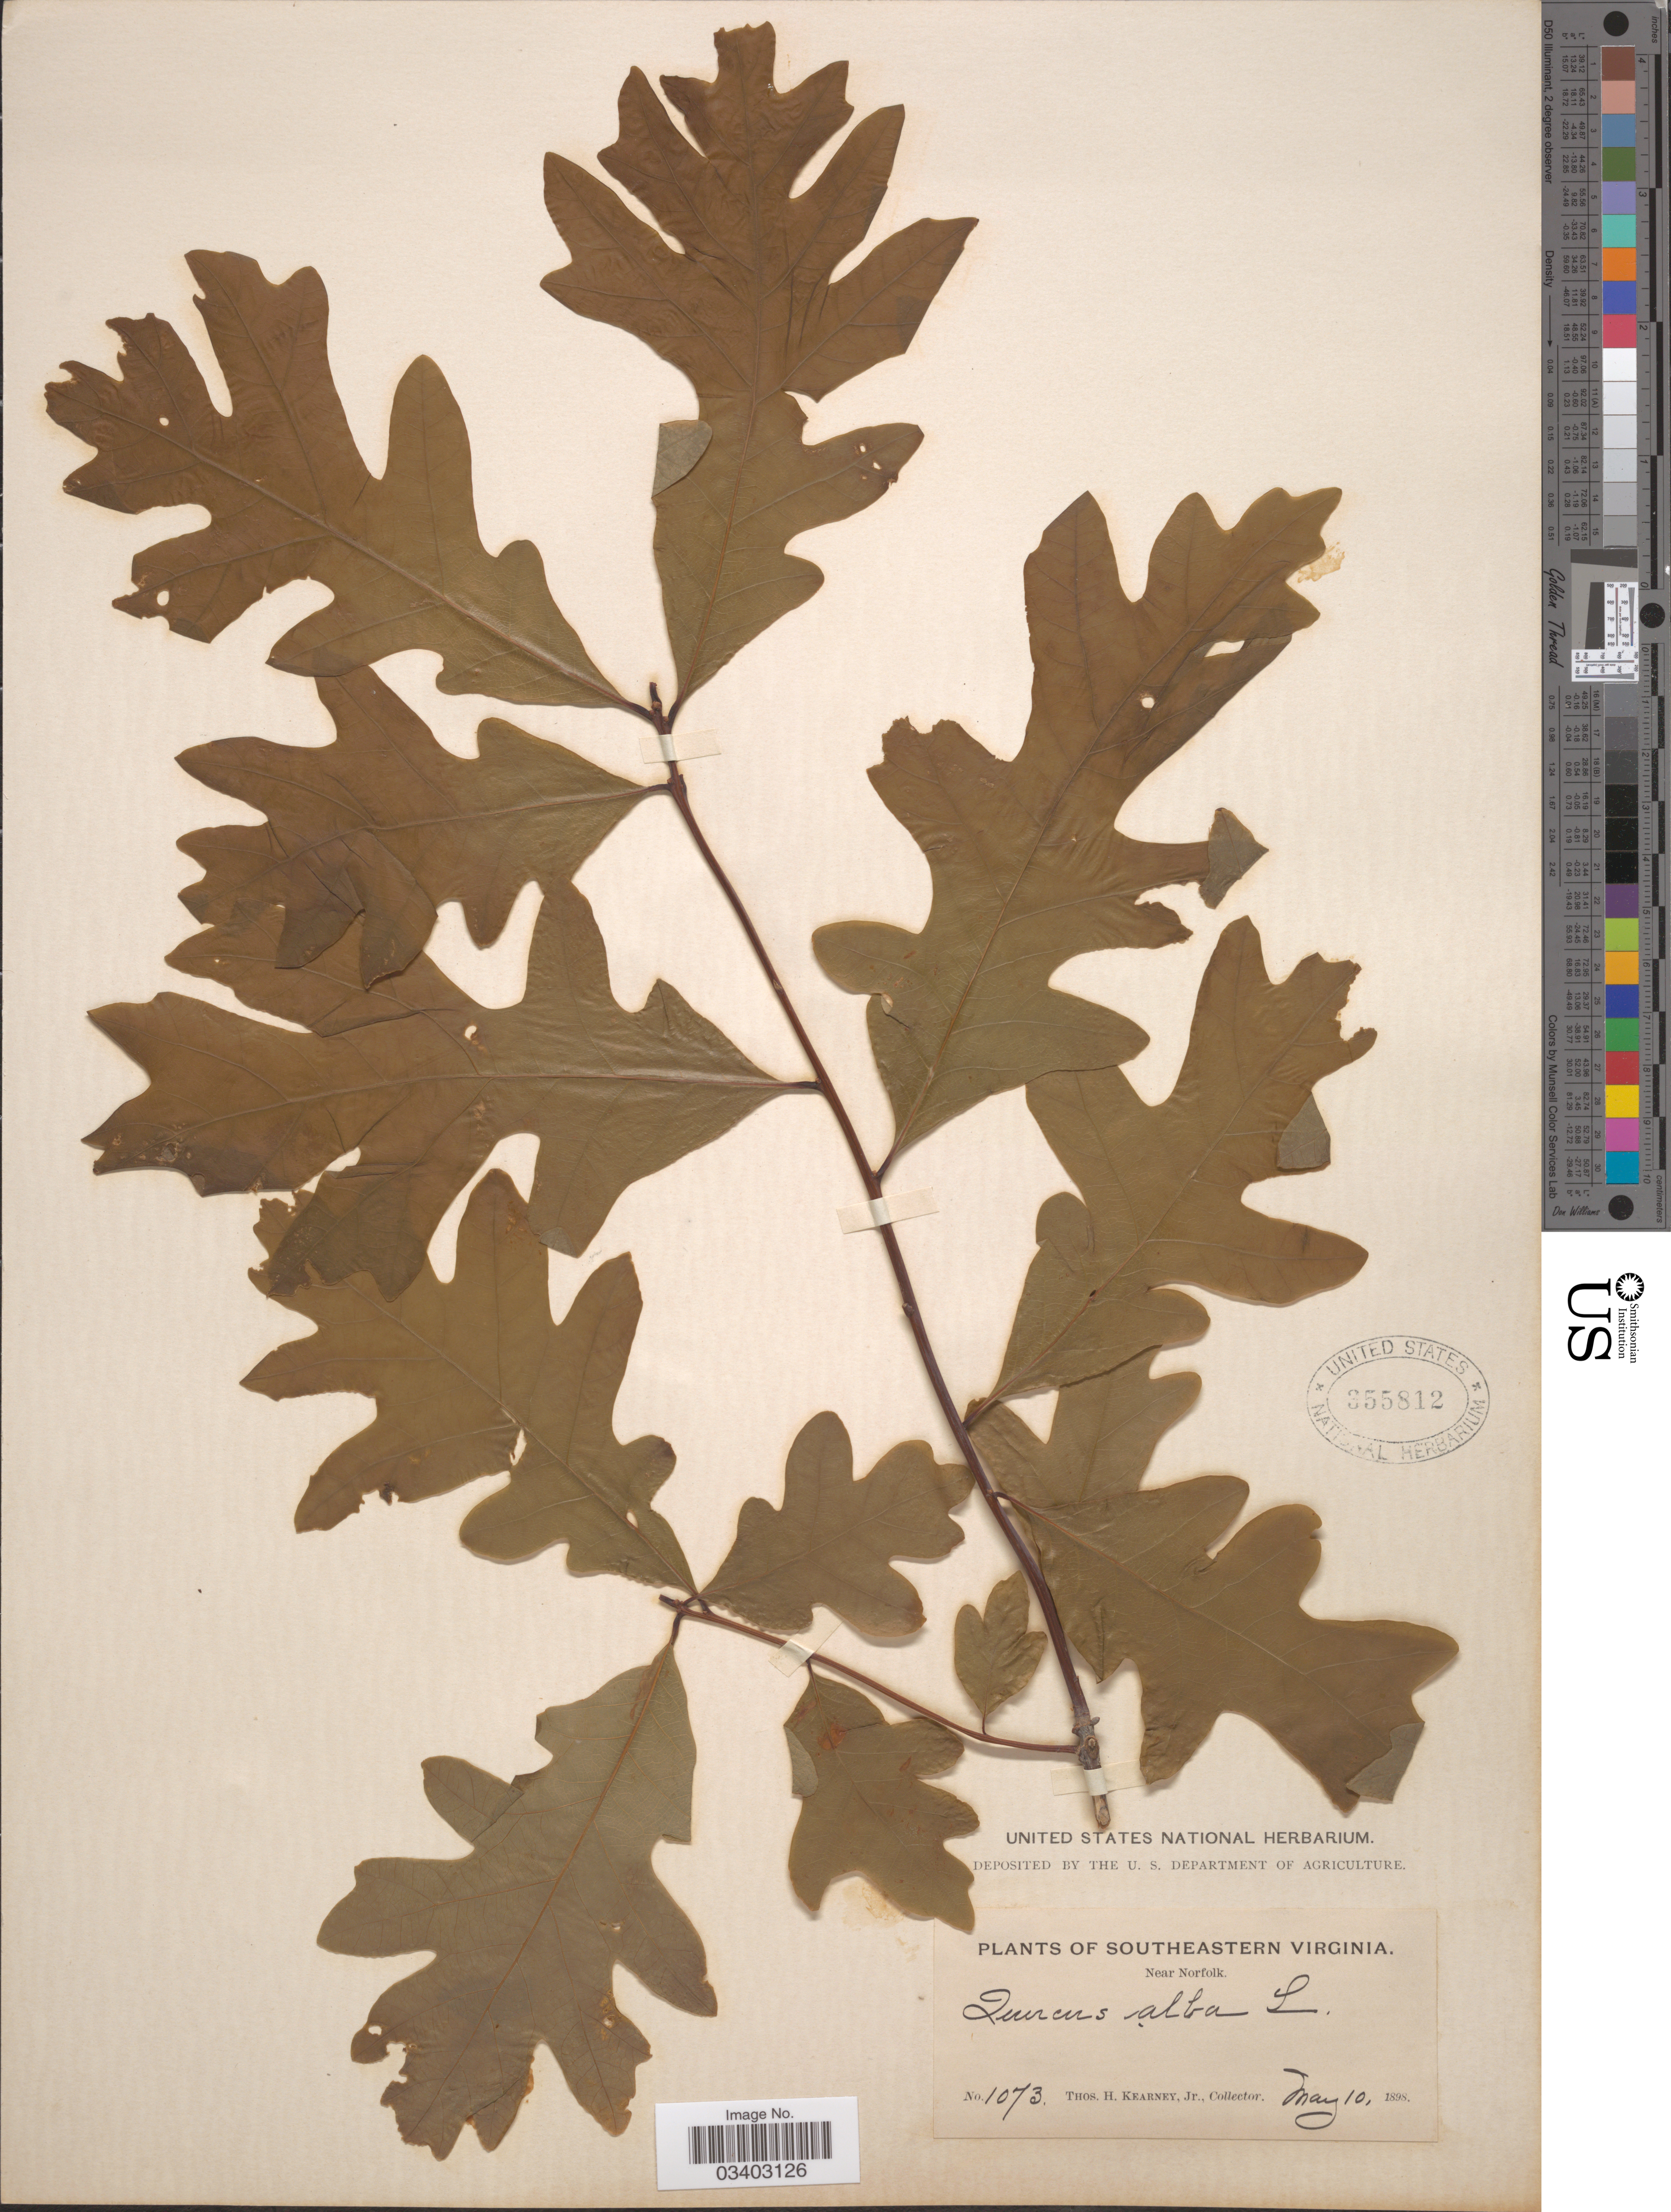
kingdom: Plantae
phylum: Tracheophyta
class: Magnoliopsida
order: Fagales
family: Fagaceae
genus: Quercus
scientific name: Quercus alba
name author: L.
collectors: T. H. Kearney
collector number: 1073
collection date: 1898-05-10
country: United States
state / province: Virginia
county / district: City of Norfolk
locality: Southeastern Virginia. Near Norfolk.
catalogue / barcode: US 355812